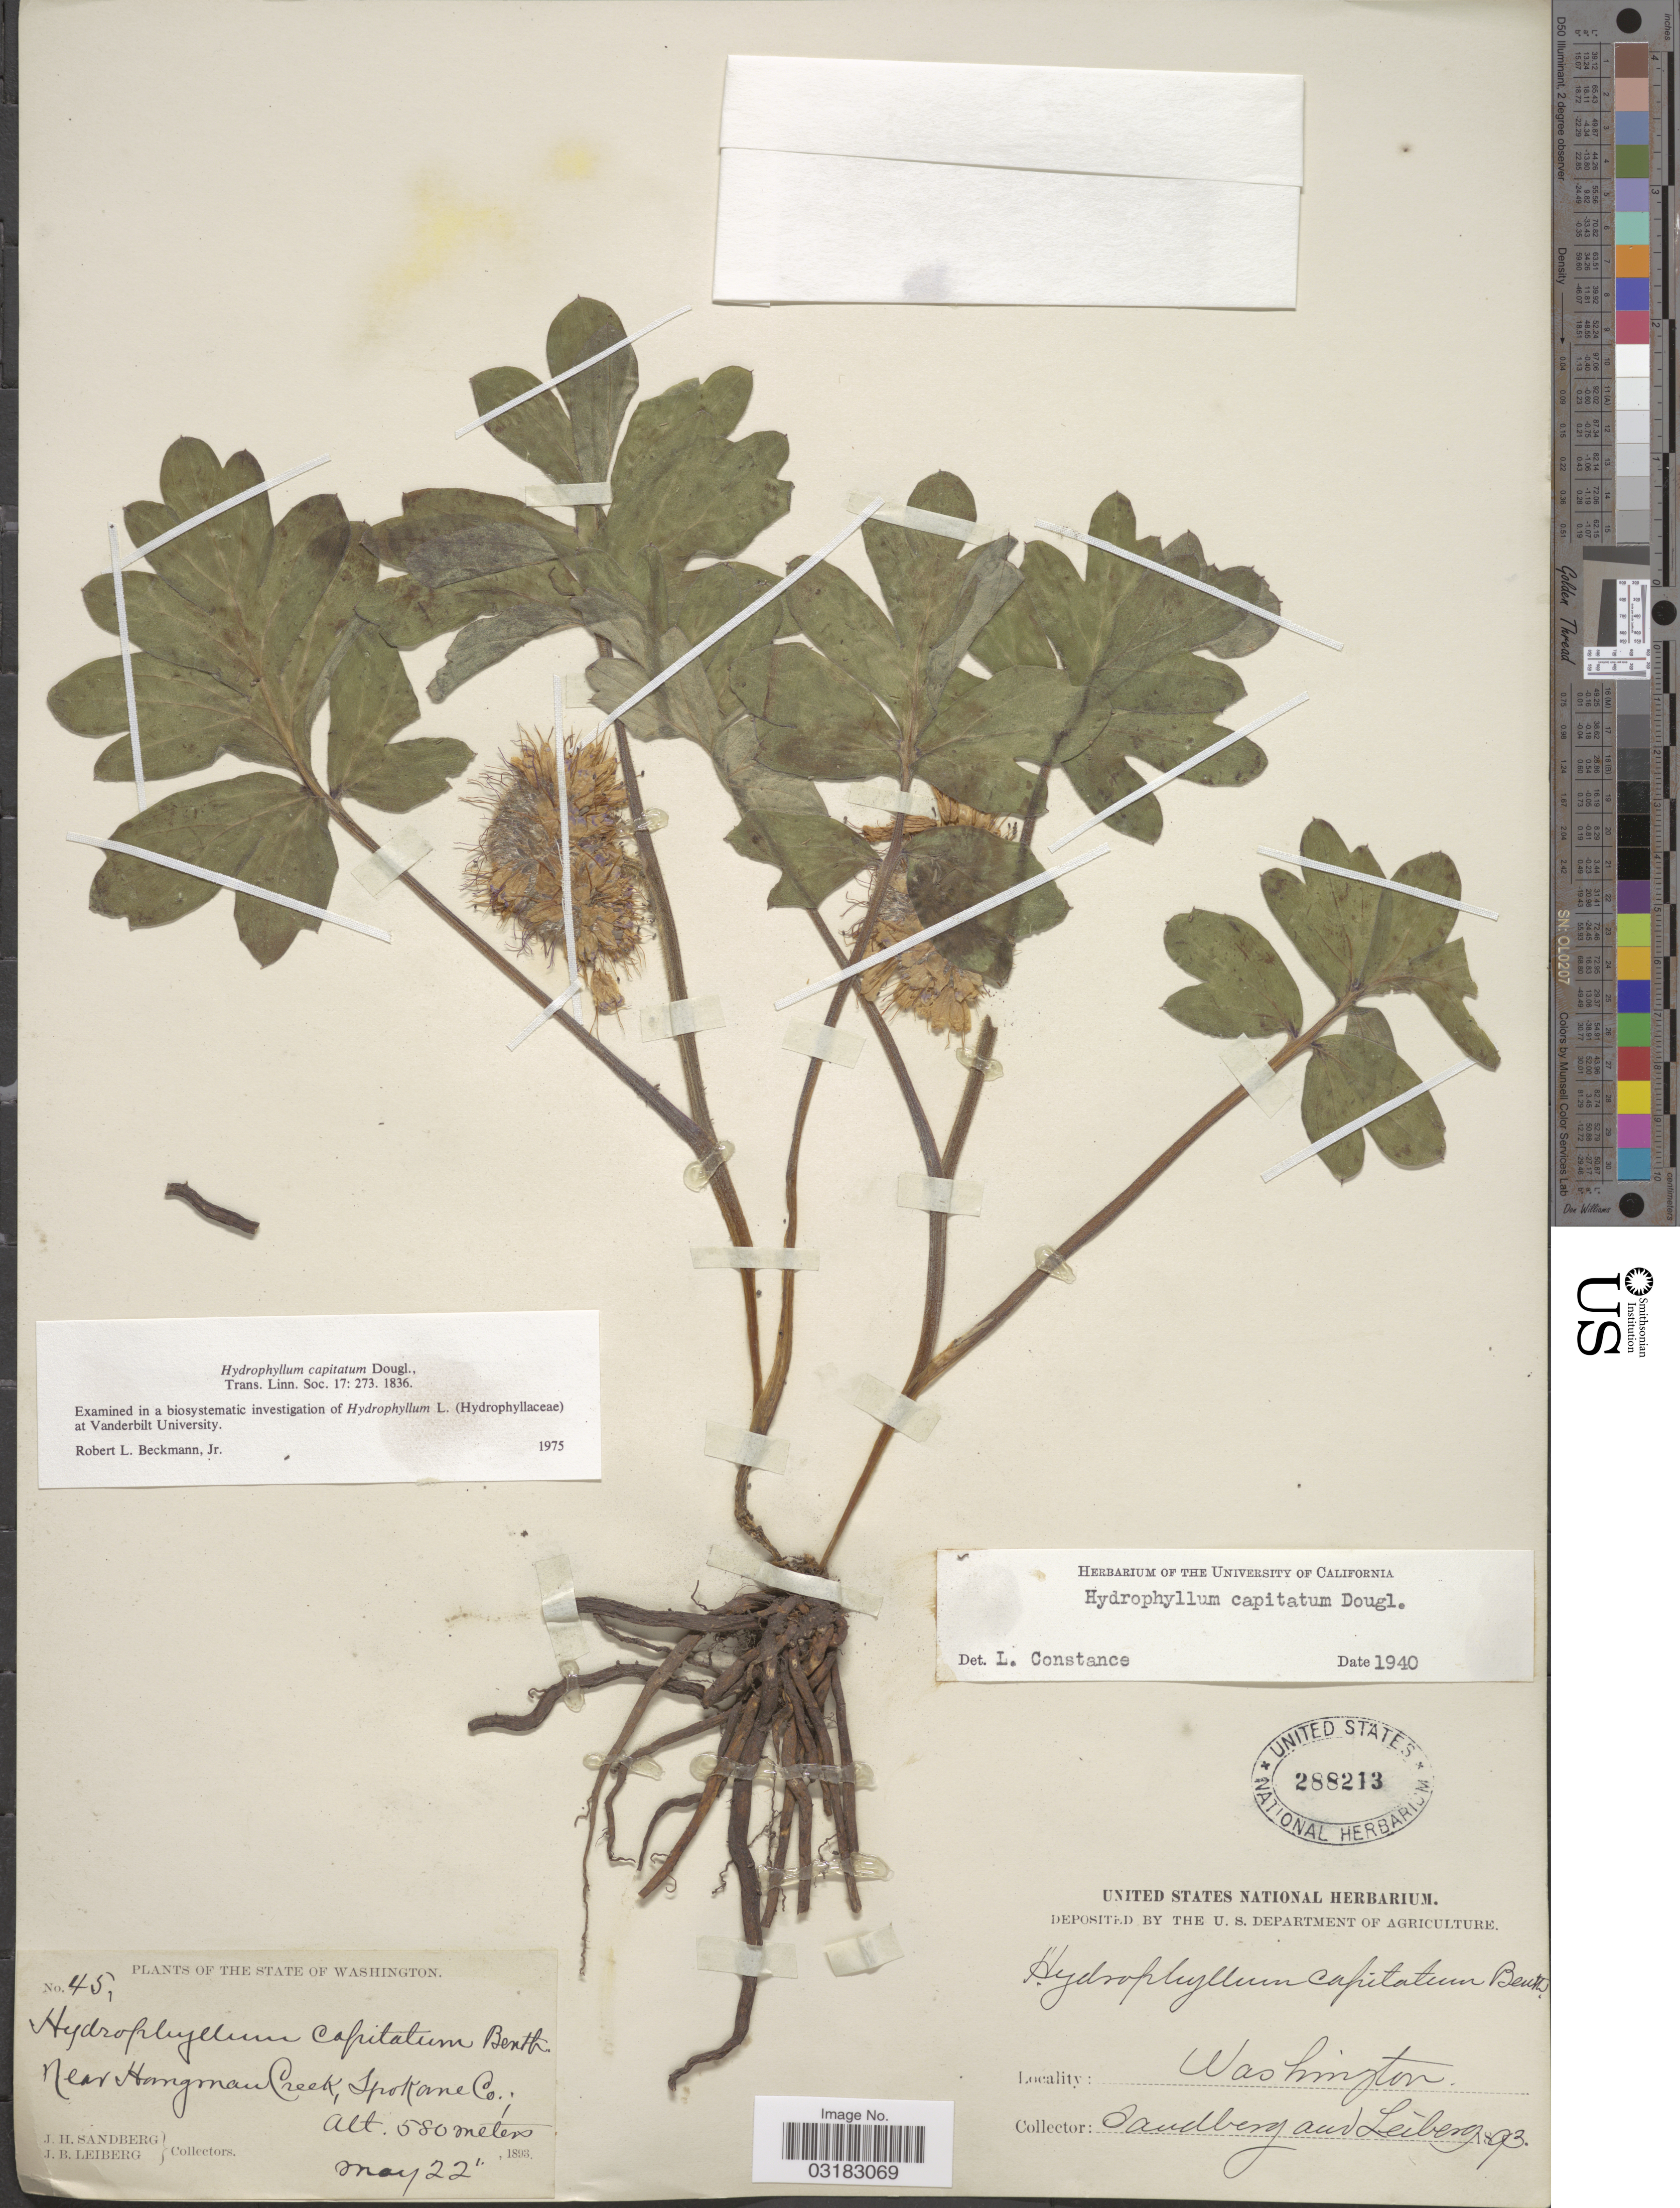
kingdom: Plantae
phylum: Tracheophyta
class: Magnoliopsida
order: Boraginales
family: Hydrophyllaceae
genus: Hydrophyllum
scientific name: Hydrophyllum capitatum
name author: Douglas ex Benth.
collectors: J. H. Sandberg & J. B. Leiberg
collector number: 45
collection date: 1893-05-22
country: United States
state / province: Washington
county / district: Spokane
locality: Near Hangman Creek, Spokane Co.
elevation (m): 580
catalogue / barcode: US 288213